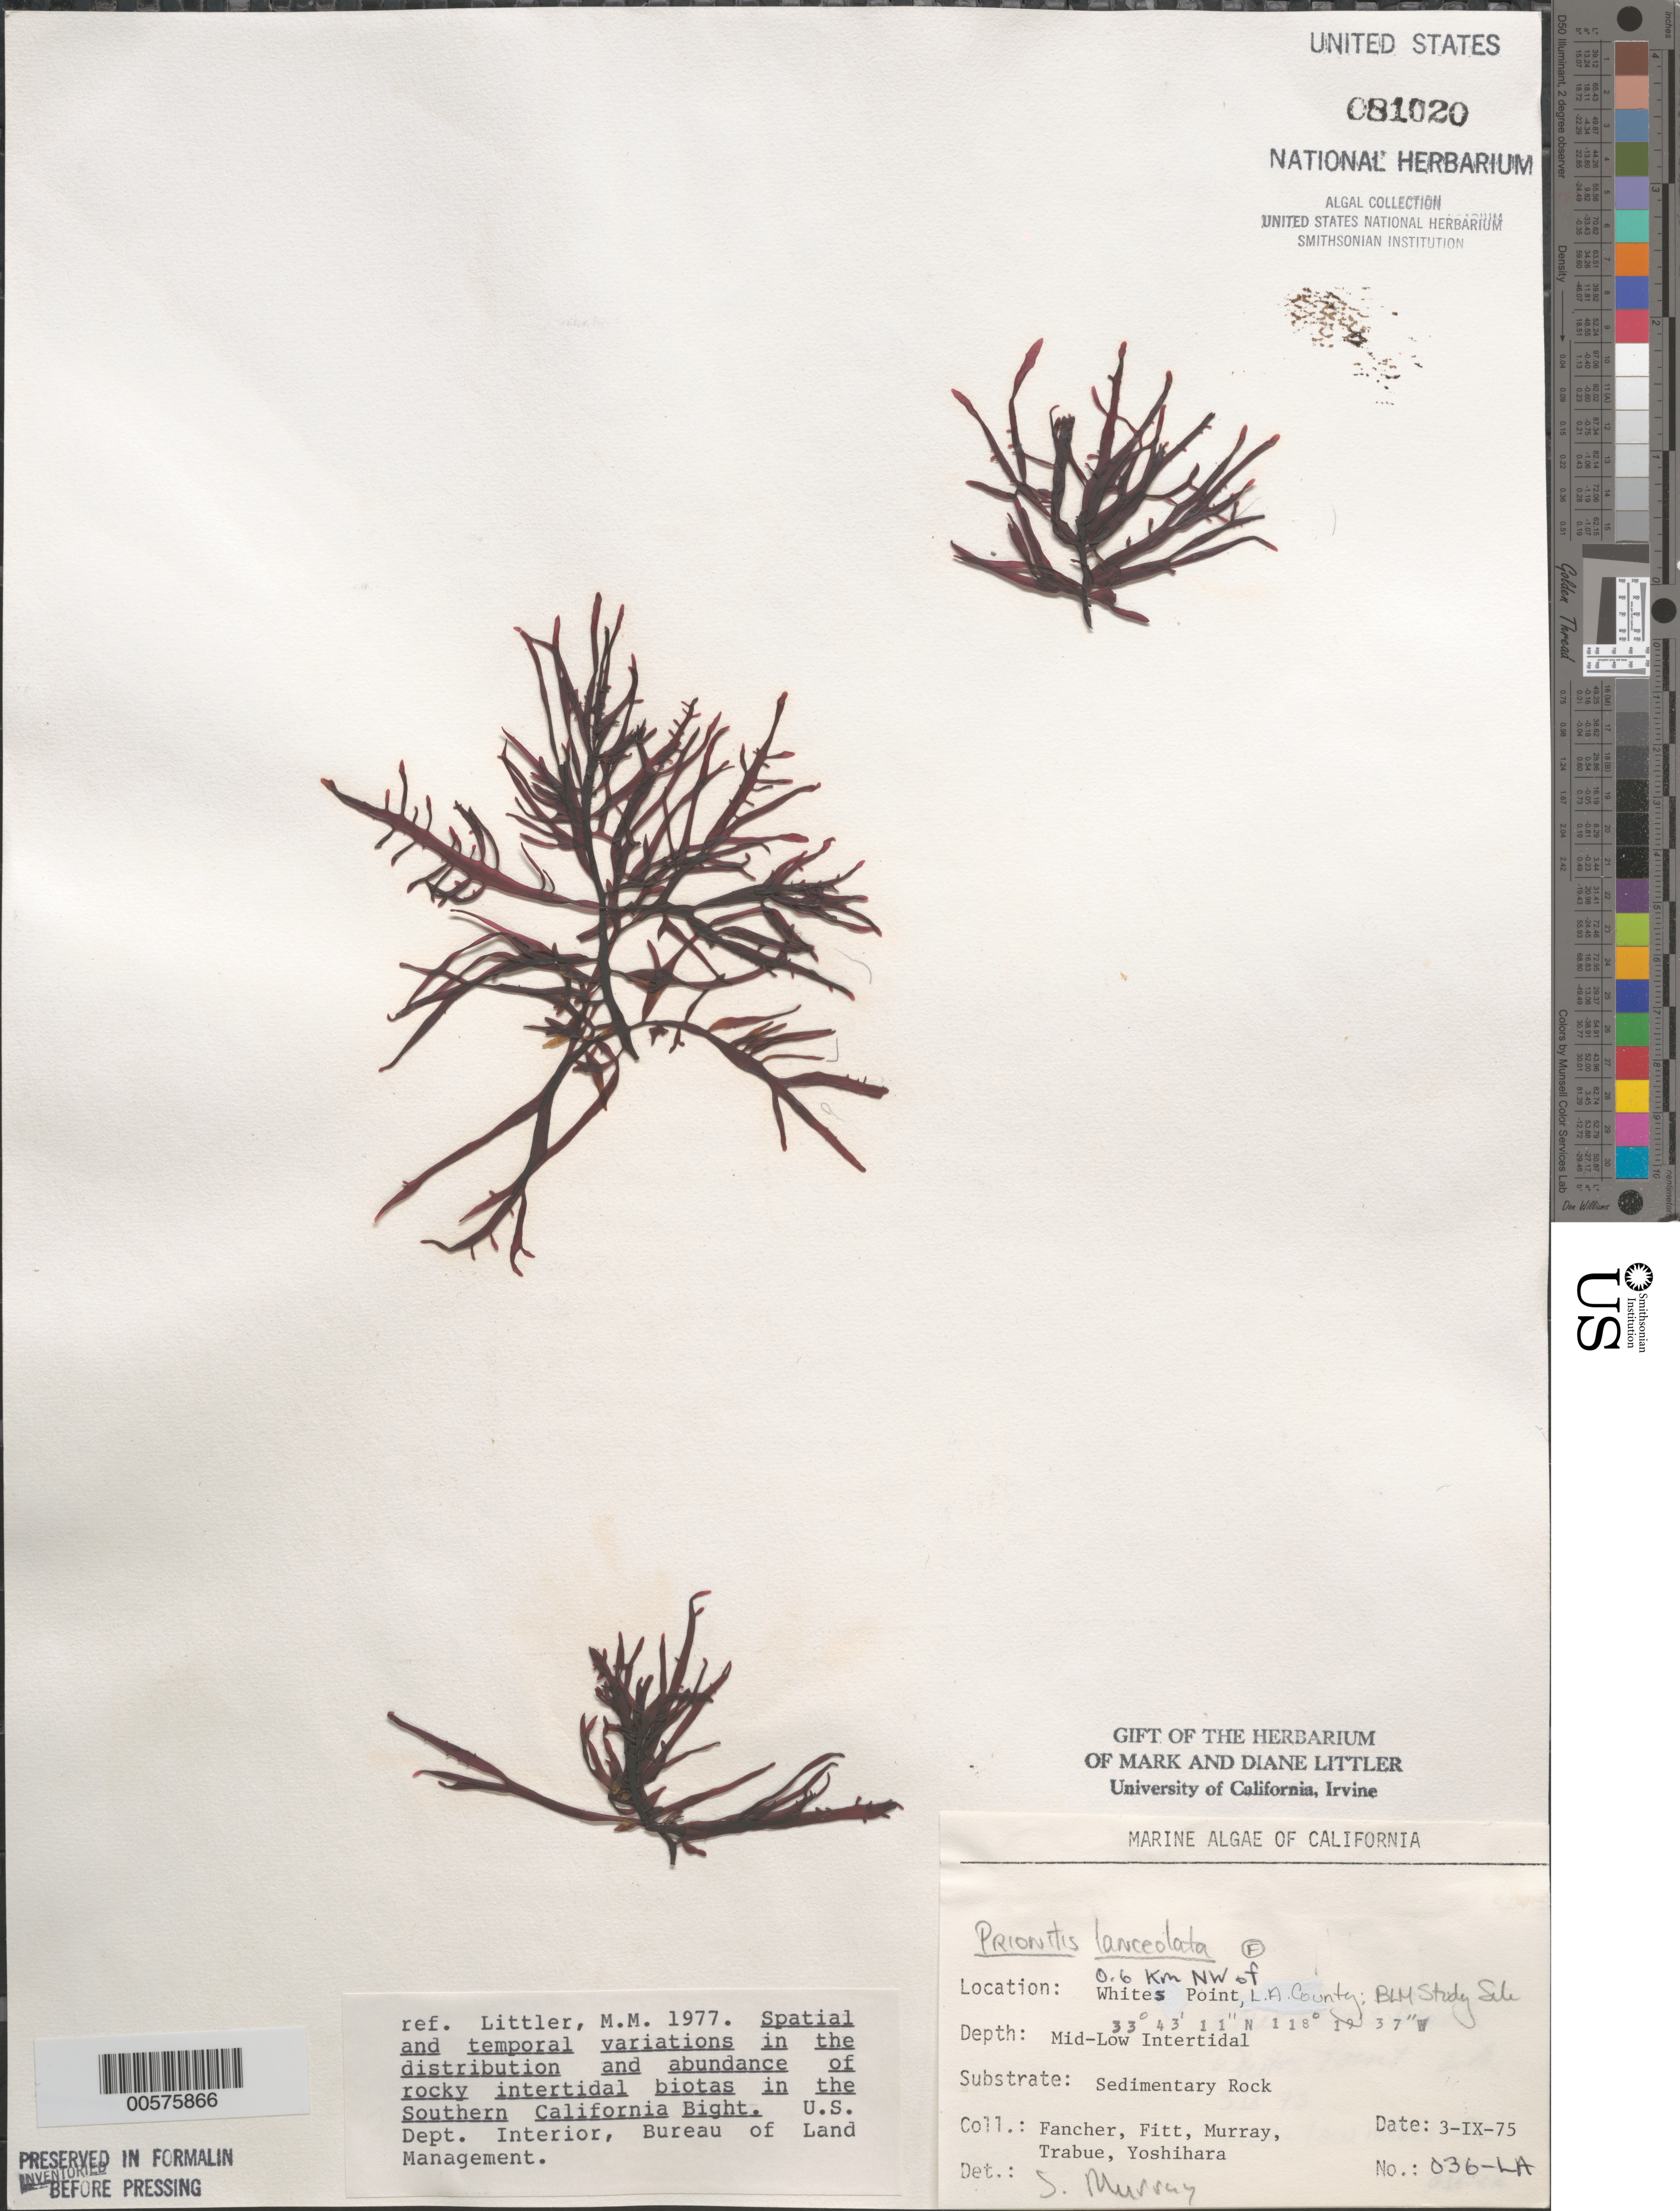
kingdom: Plantae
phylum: Rhodophyta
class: Florideophyceae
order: Cryptonemiales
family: Cryptonemiaceae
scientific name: Prionitis lanceolata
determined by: Murray, S. N.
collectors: J. Fancher, W. Fitt, S. N. Murray, P. J. Trabue & K. Yoshihara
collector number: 036-la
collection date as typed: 03 Sep 1975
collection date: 1975-09-03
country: United States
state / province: California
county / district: Los Angeles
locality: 0.6 km northwest of Whites Point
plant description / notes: BLM-SOCALBIGHT Rocky Intertidal Survey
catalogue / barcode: US 81020